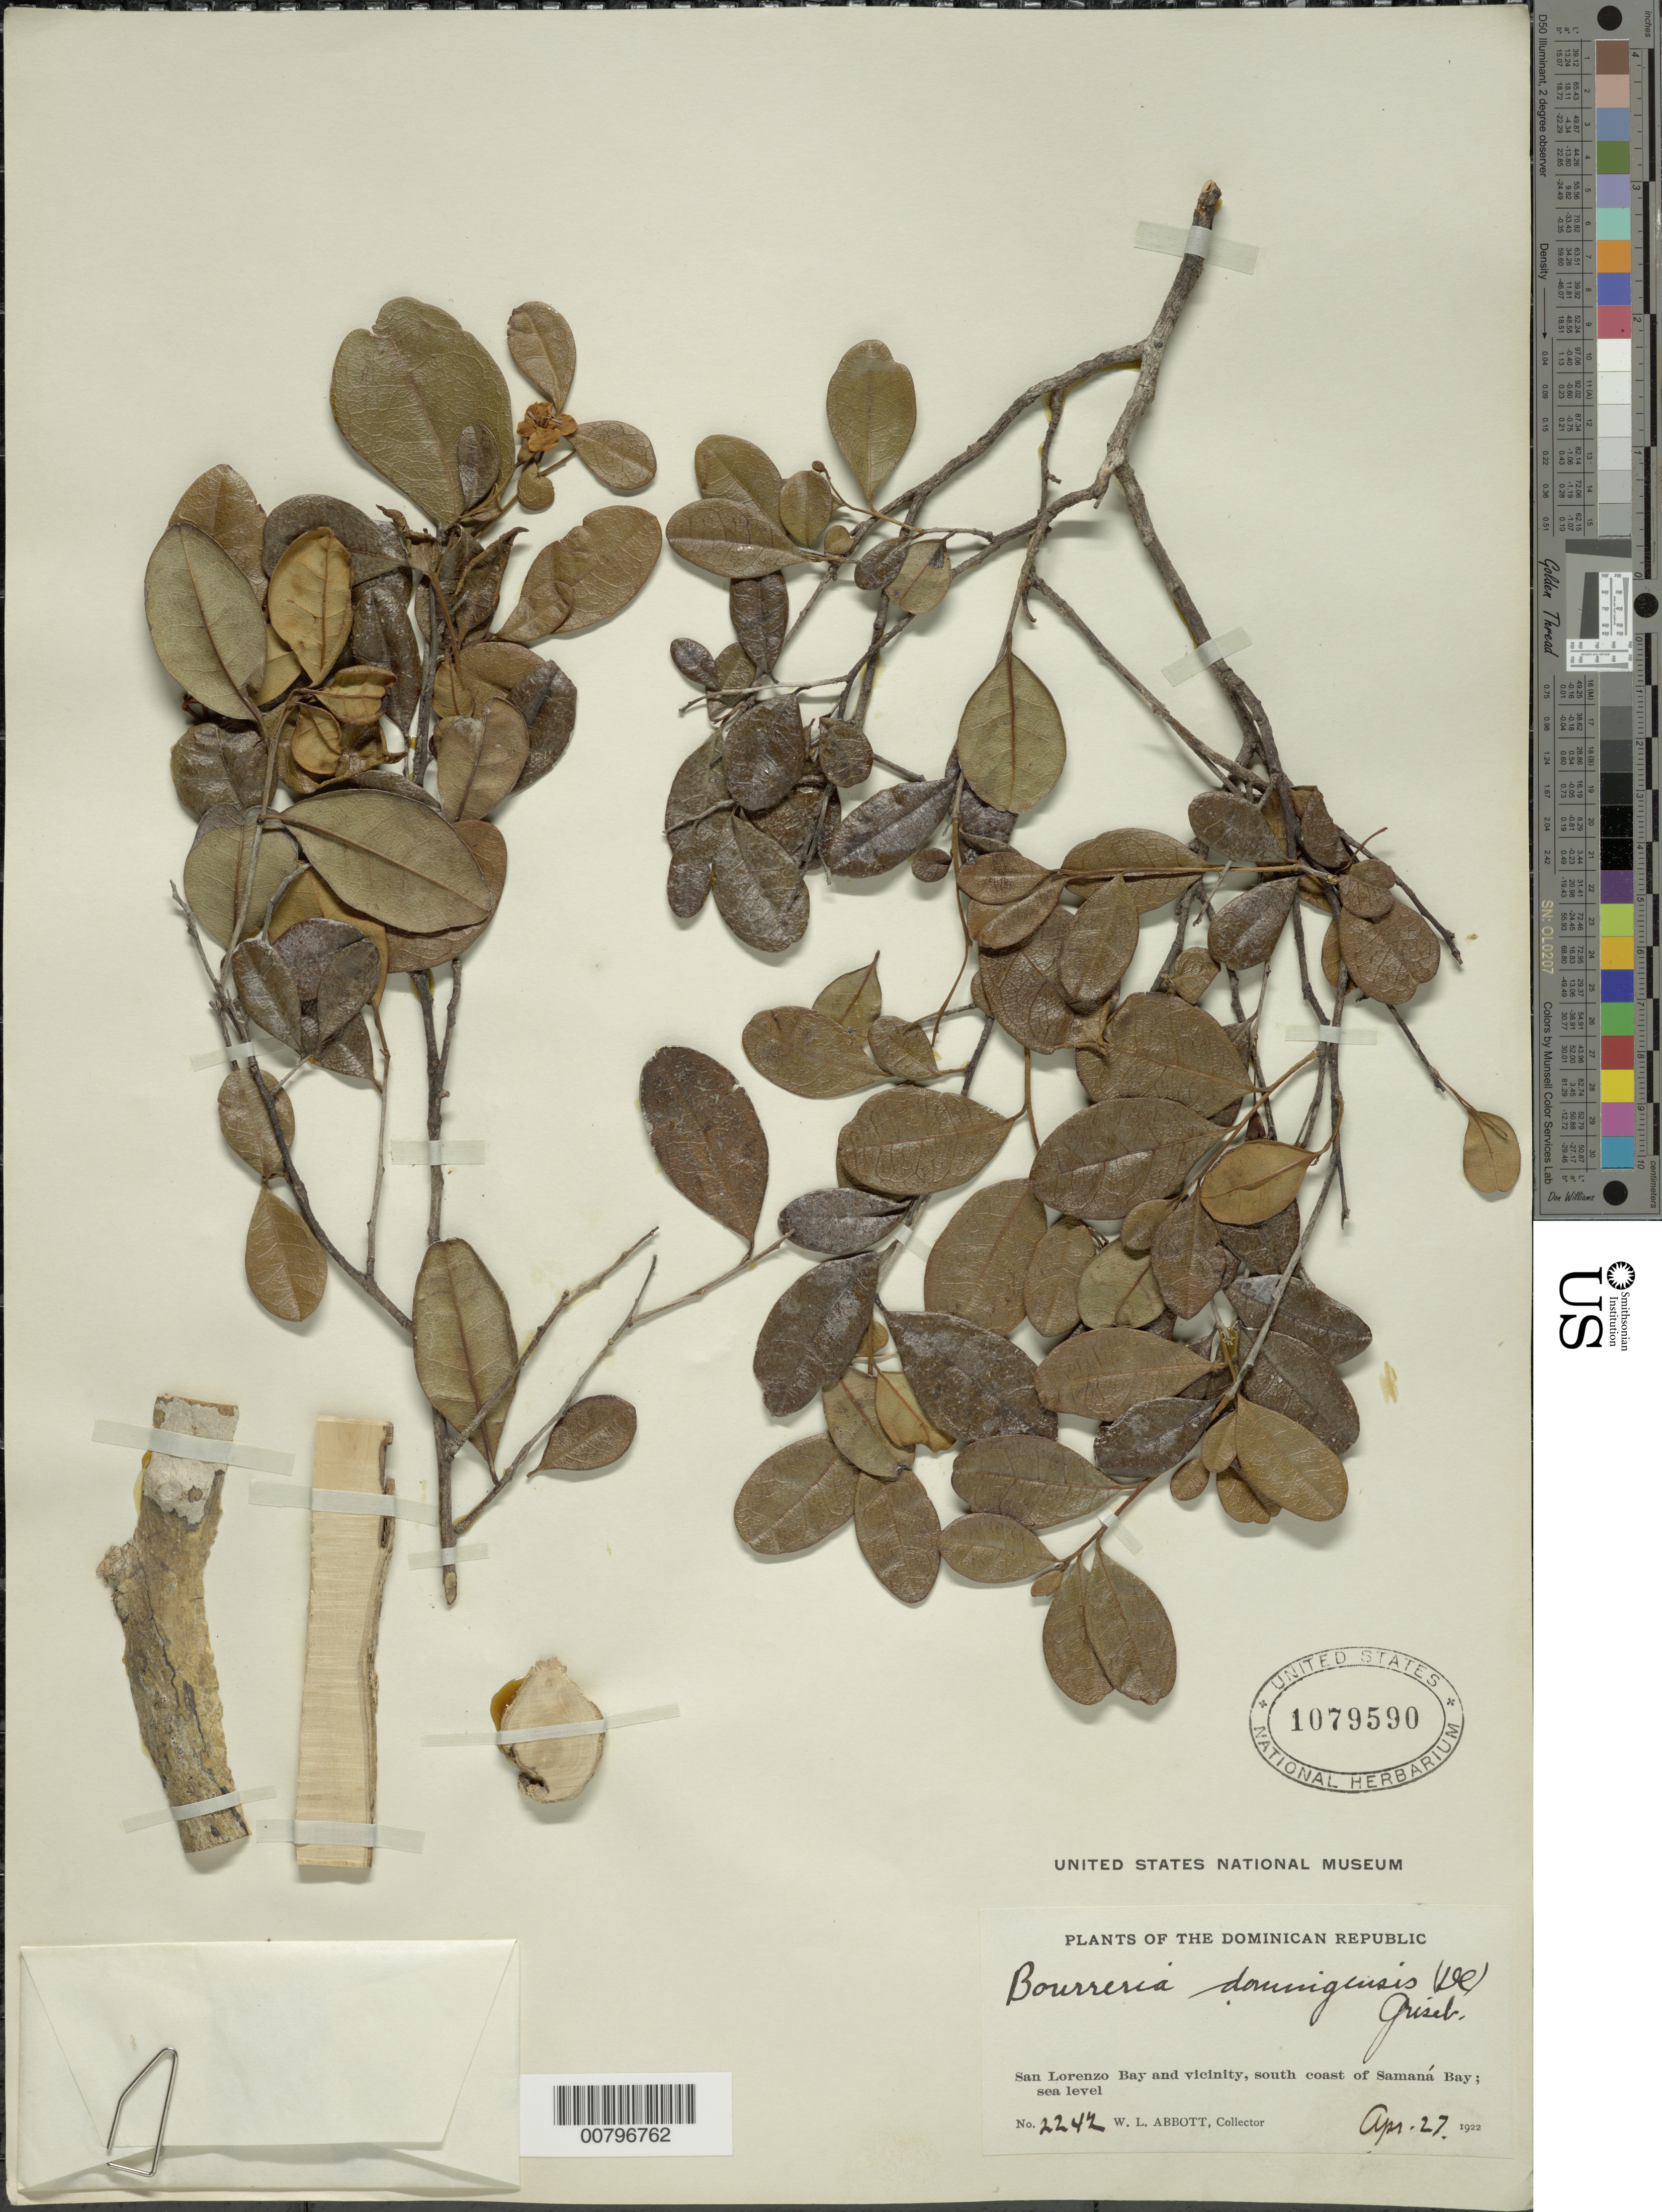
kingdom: Plantae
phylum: Tracheophyta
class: Magnoliopsida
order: Boraginales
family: Ehretiaceae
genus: Bourreria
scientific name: Bourreria domingensis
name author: (DC.) Griseb.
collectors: W. L. Abbott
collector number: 2242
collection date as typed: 27 Apr 1922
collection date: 1922-04-27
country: Dominican Republic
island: Hispaniola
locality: San Lorenzo Bay and vicinity, south coast of Samaná Bay; sea level.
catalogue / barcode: US 1079590